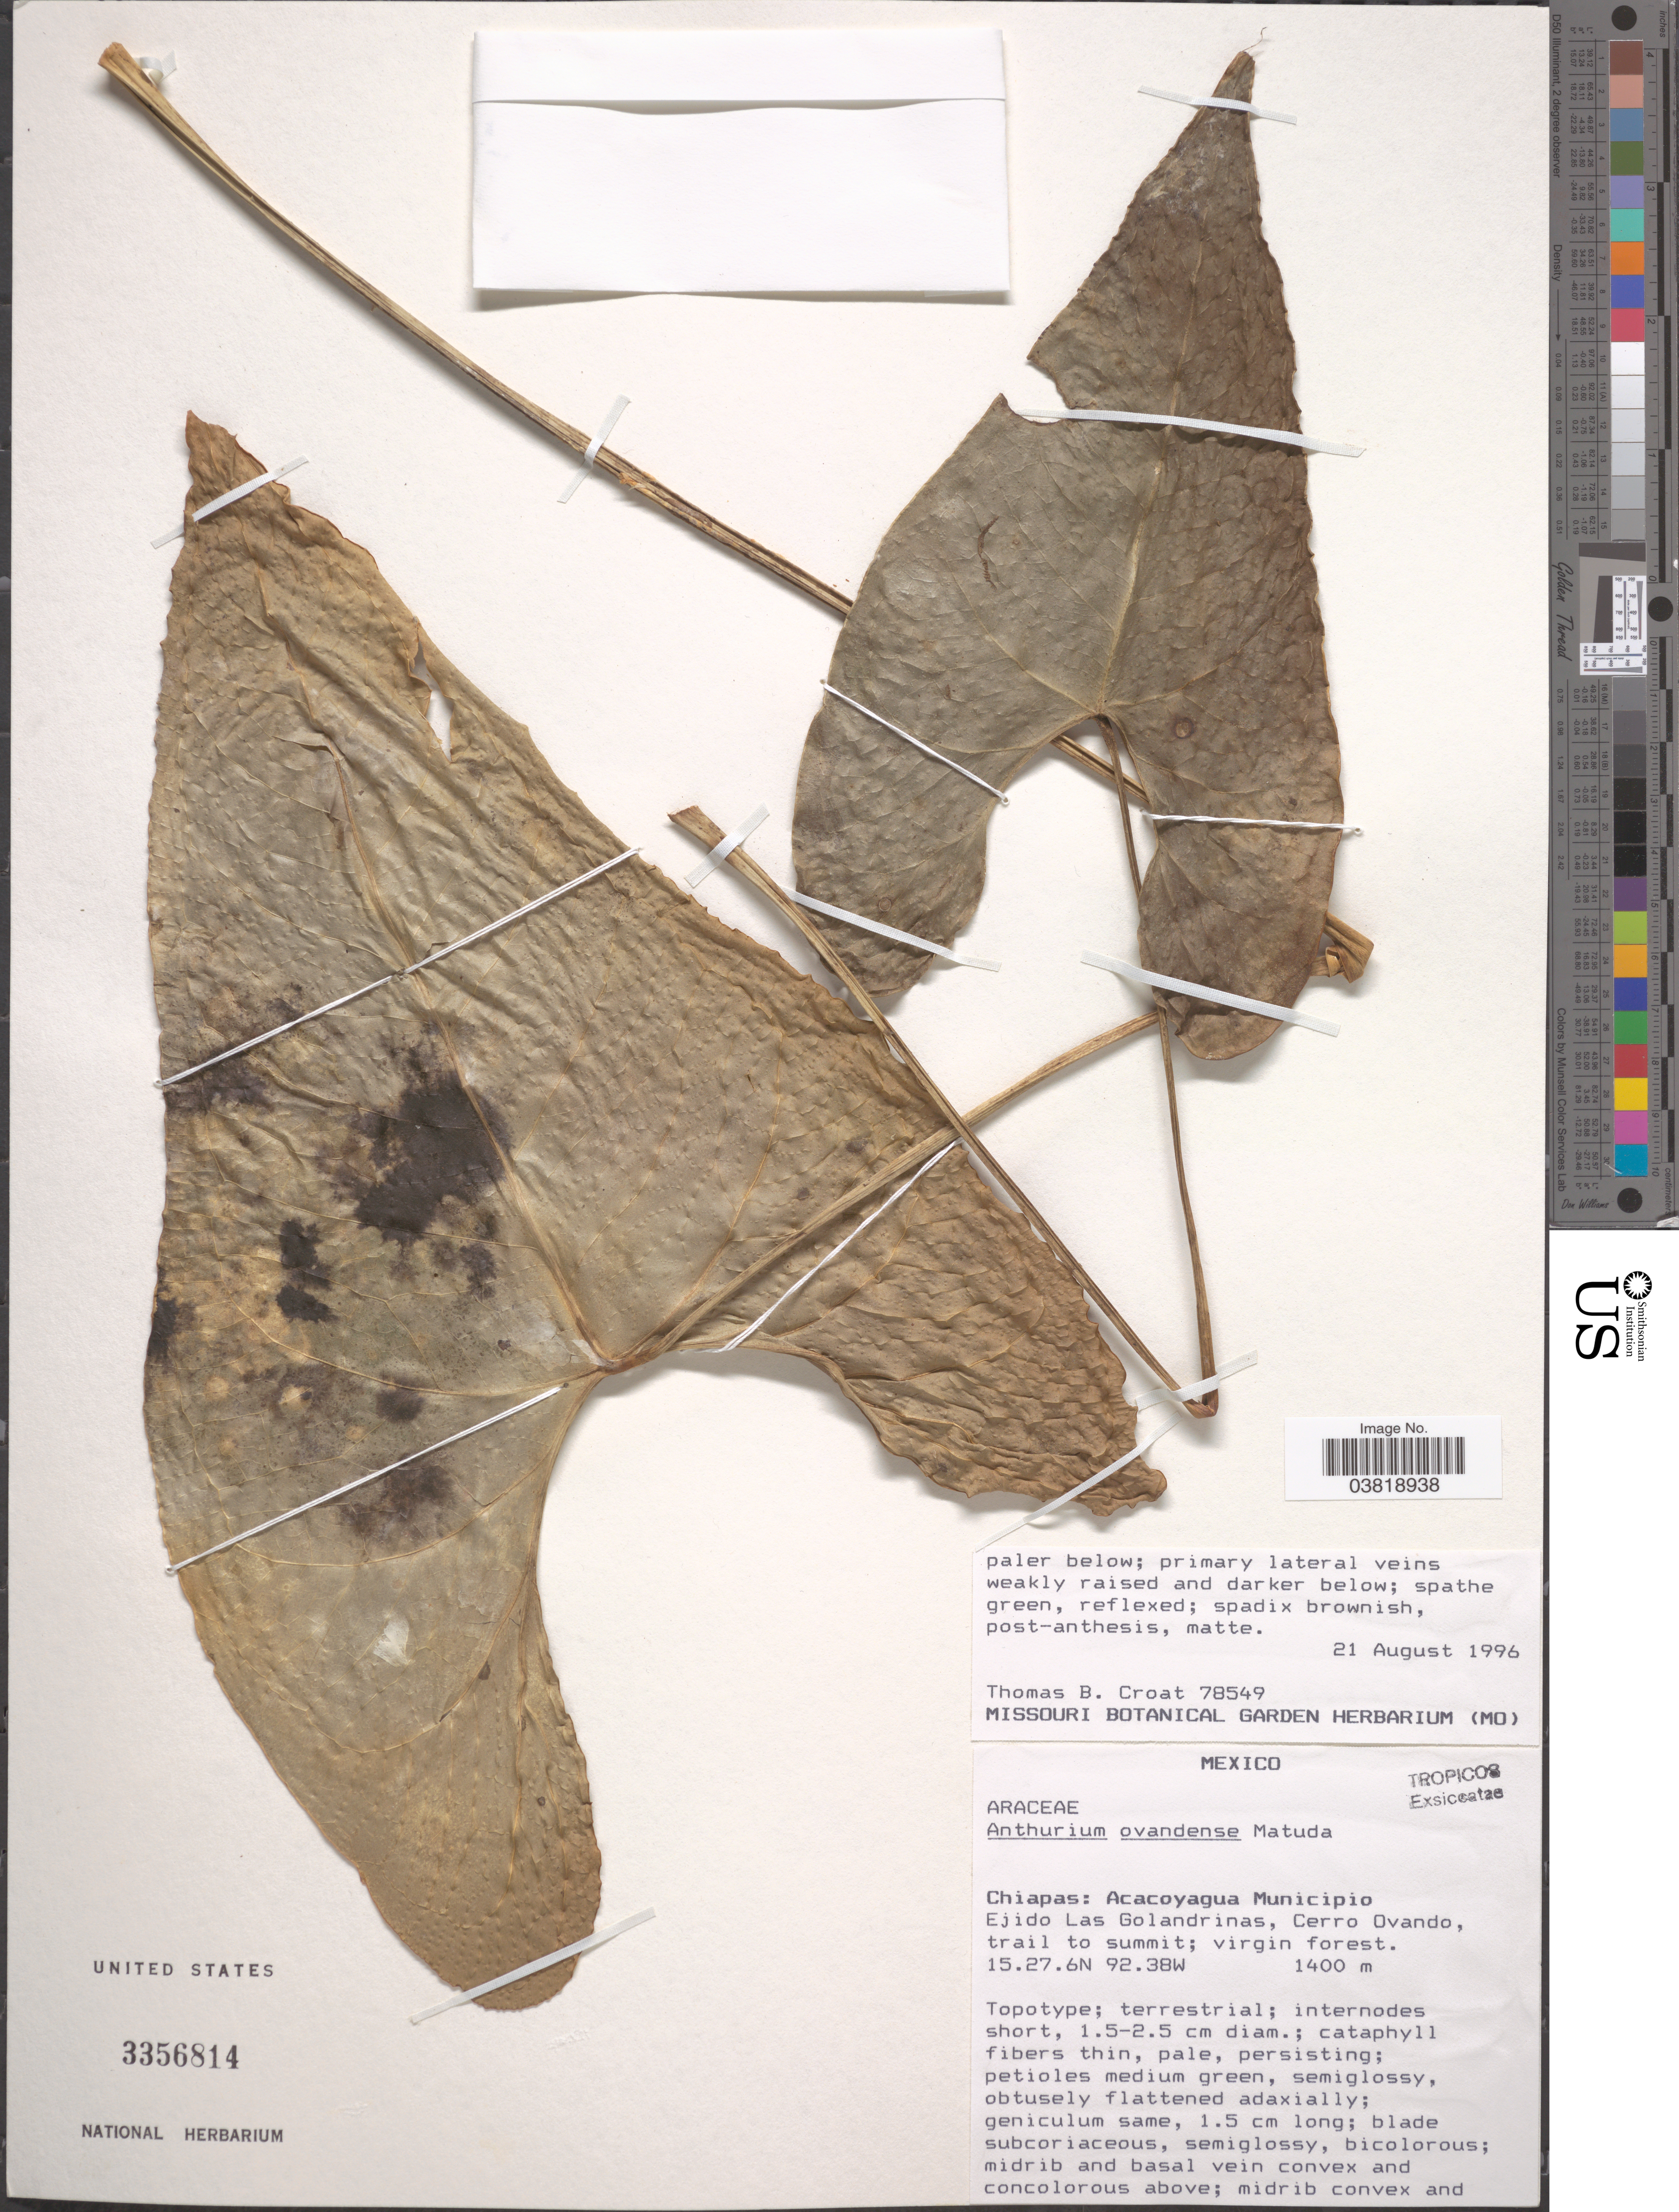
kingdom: Plantae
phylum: Tracheophyta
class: Liliopsida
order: Alismatales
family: Araceae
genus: Anthurium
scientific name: Anthurium ovandense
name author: Matuda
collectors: T. B. Croat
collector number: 78549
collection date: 1996-08-21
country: Mexico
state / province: Chiapas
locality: Acacoyagua Municipio. Ejido Las Golandrinas, Cerro Ovando, trail to summit.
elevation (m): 1400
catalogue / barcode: US 3356814